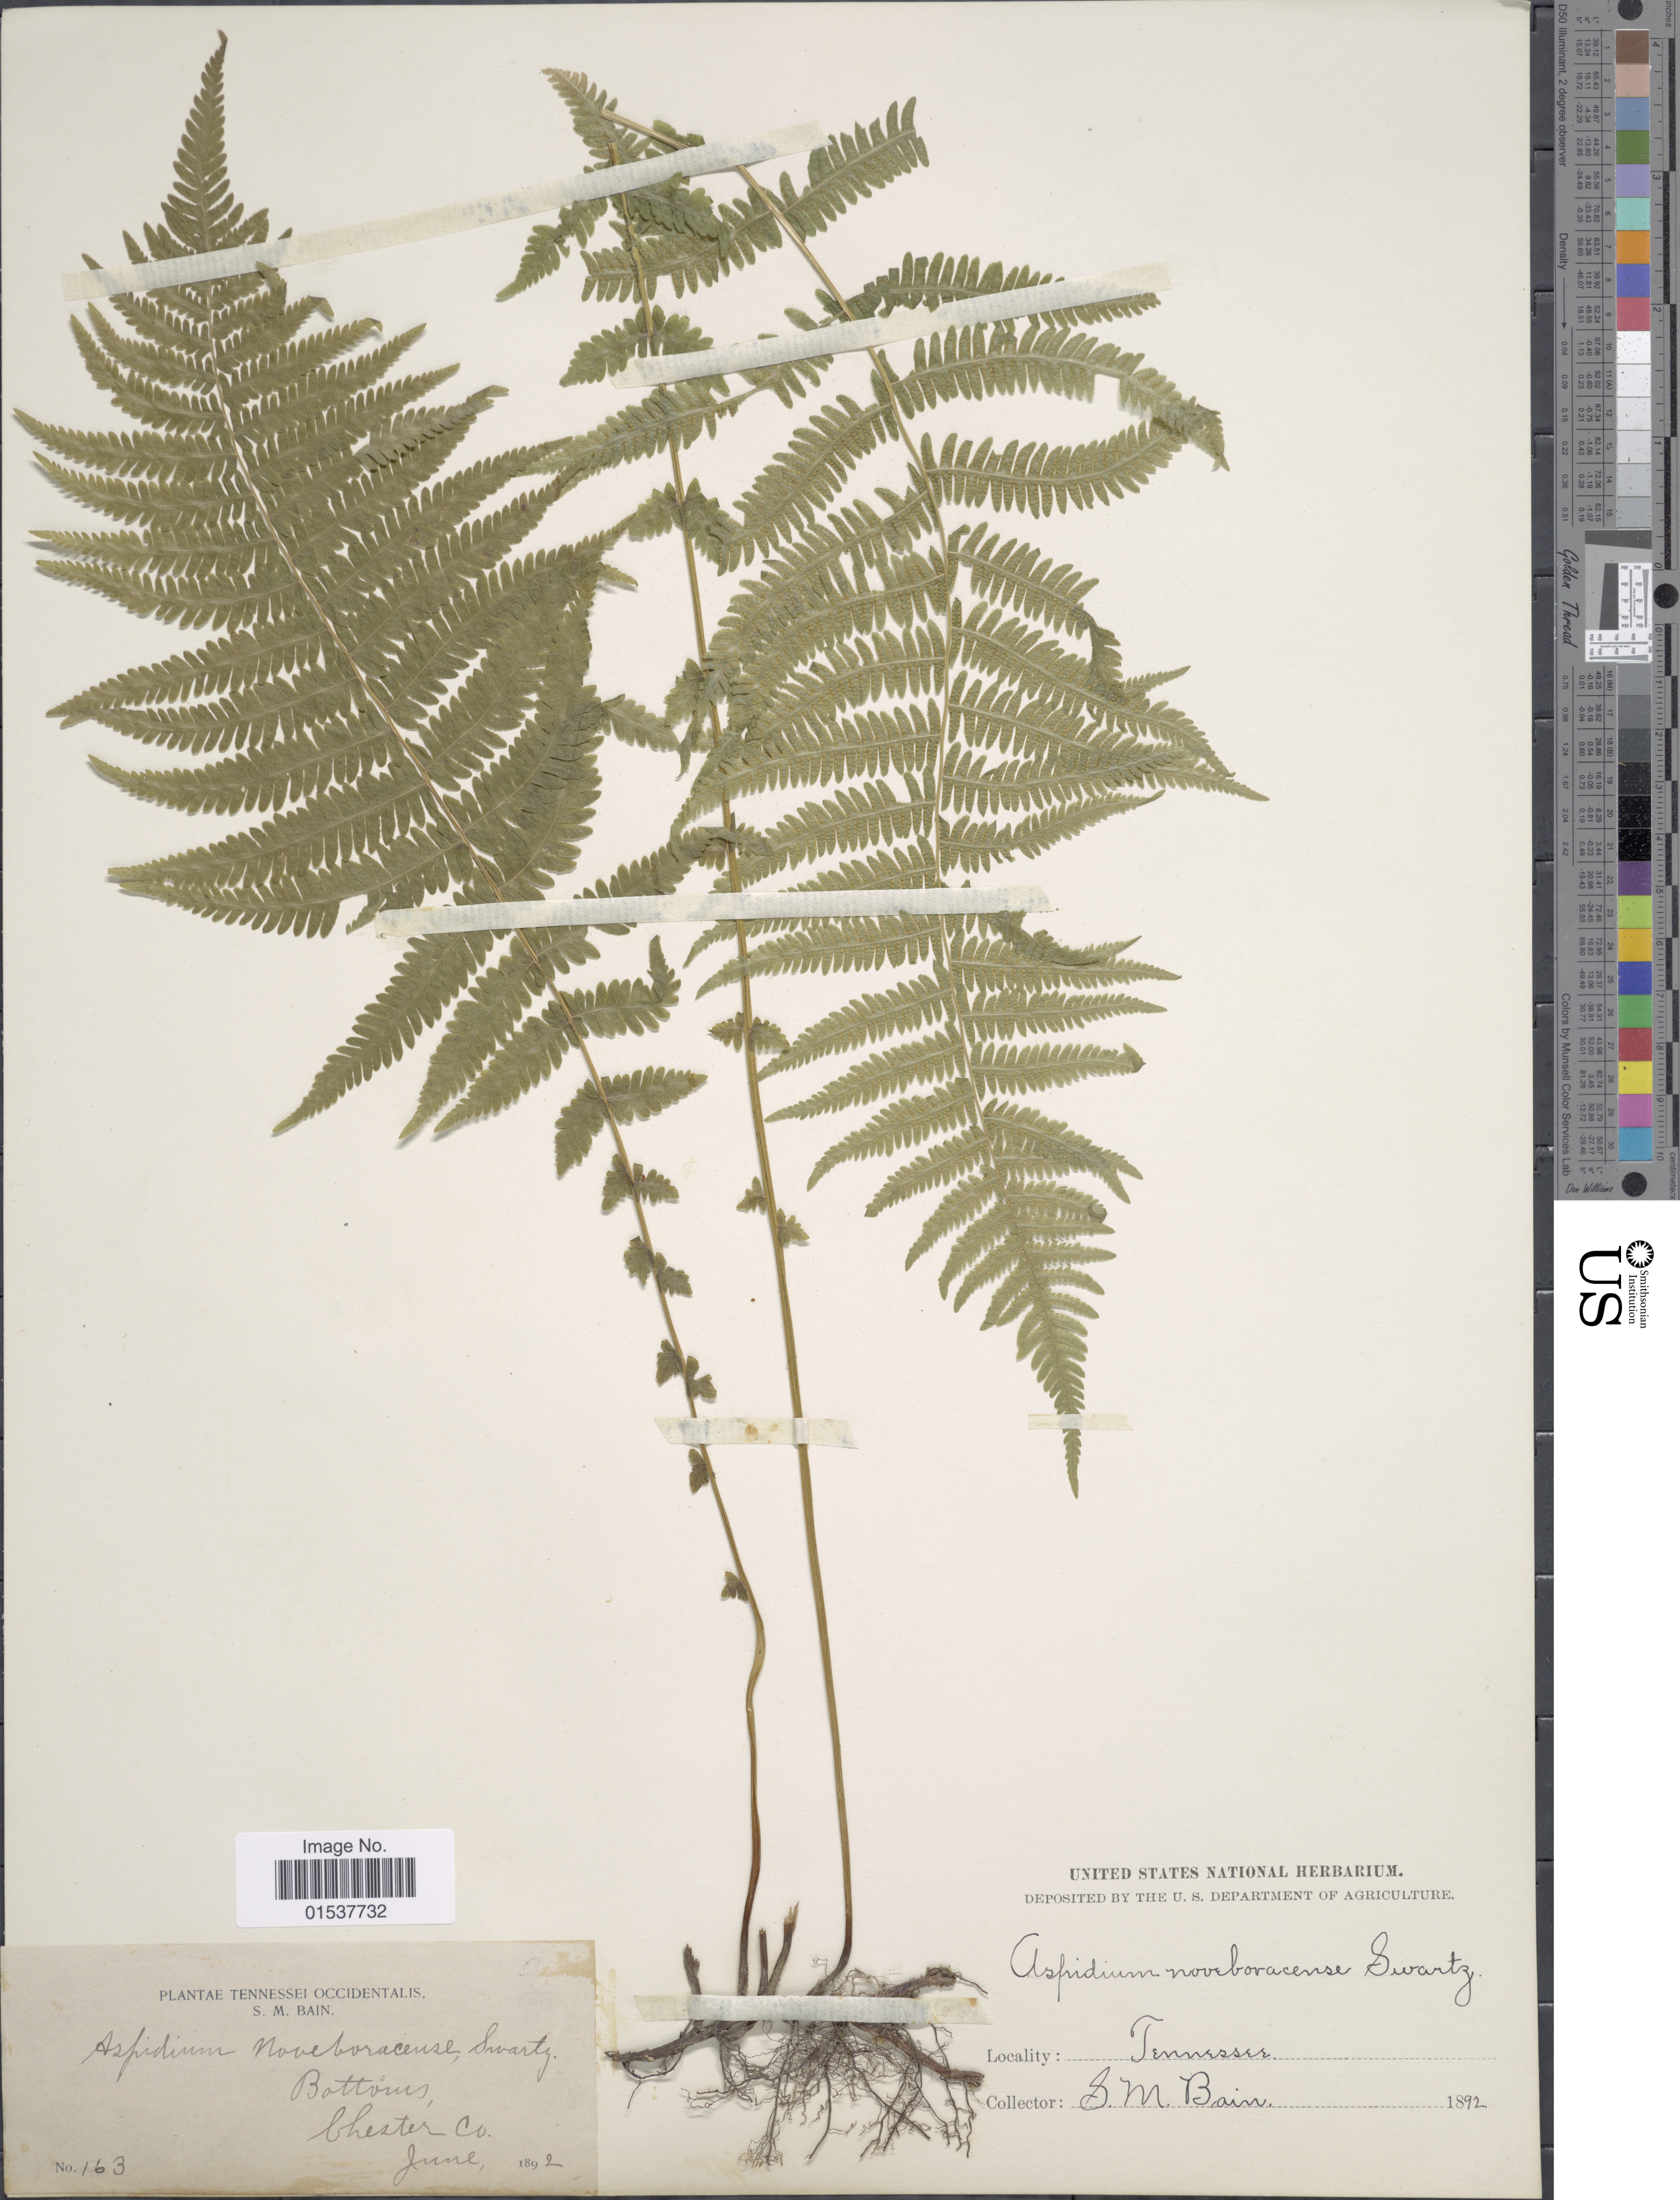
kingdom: Plantae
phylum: Tracheophyta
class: Polypodiopsida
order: Polypodiales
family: Thelypteridaceae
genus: Parathelypteris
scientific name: Parathelypteris noveboracensis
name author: (L.) Ching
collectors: S. M. Bain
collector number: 163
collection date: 1892-06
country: United States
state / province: Tennessee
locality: Bottoms, Chester Co.